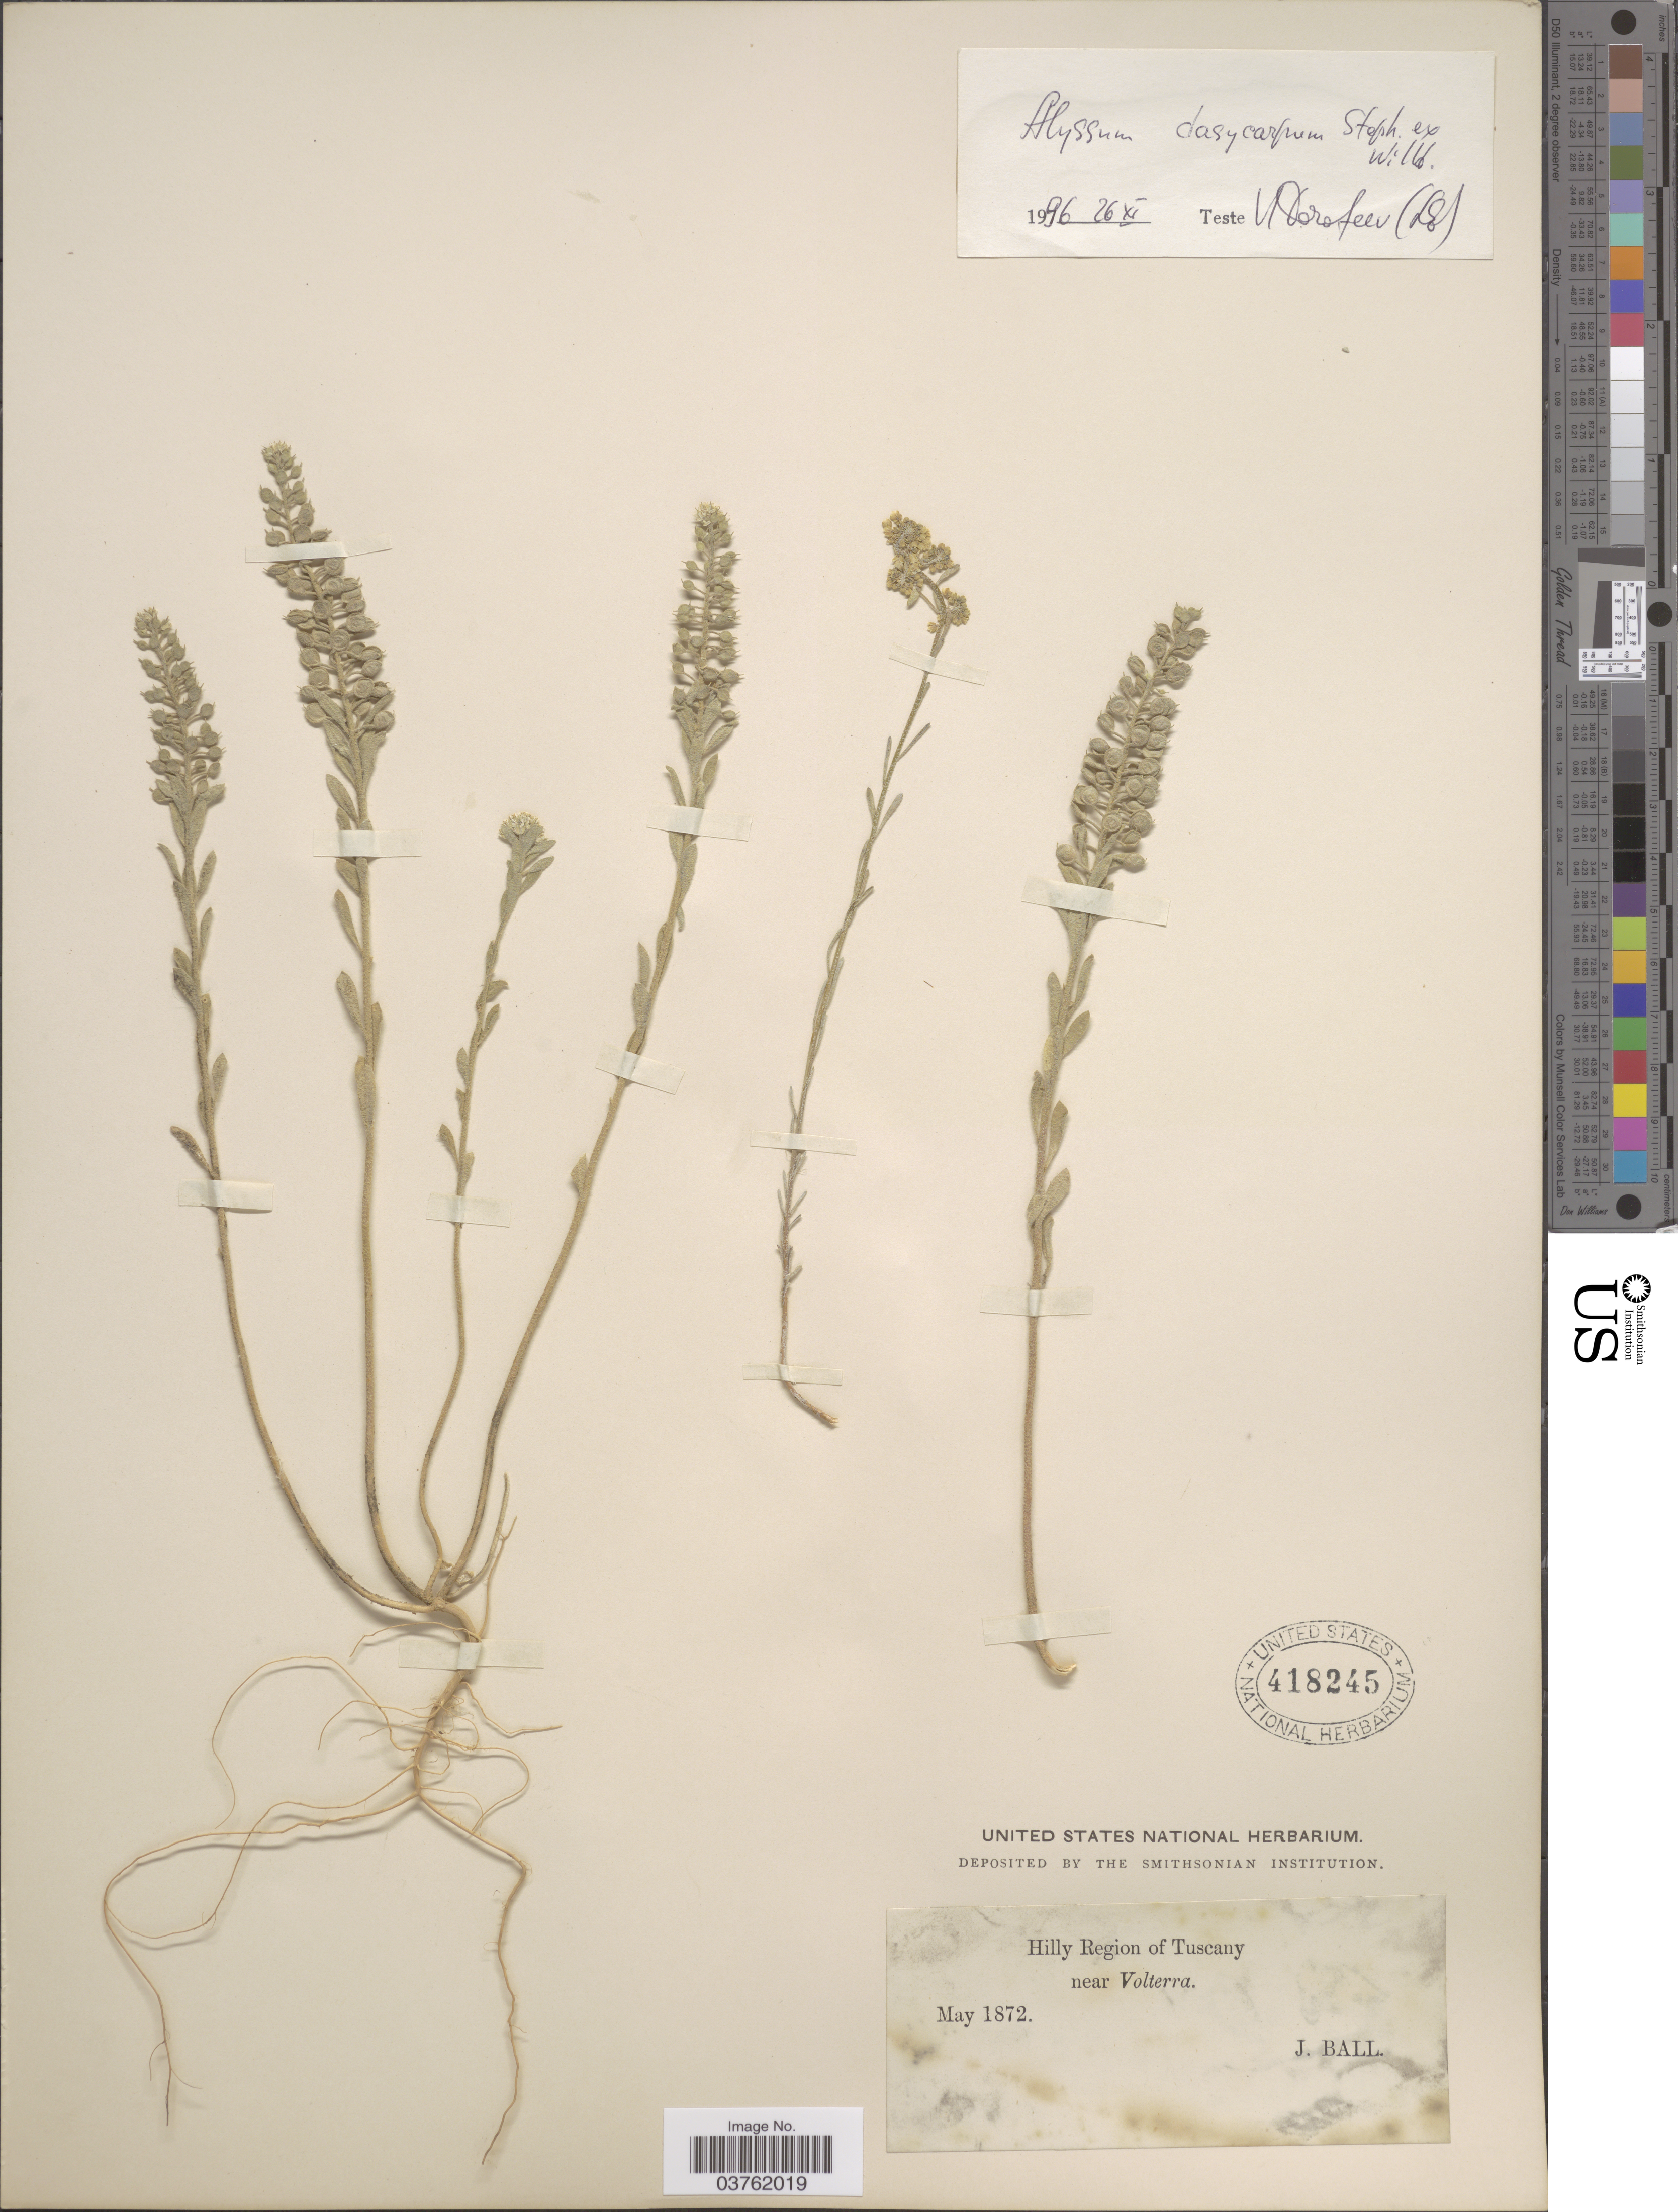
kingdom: Plantae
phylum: Tracheophyta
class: Magnoliopsida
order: Brassicales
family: Brassicaceae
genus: Alyssum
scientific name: Alyssum dasycarpum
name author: Stephan ex Willd.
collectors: J. Ball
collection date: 1872-05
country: Italy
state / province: Tuscany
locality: Hilly Region of Tuscany near Volterra.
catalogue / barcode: US 418245